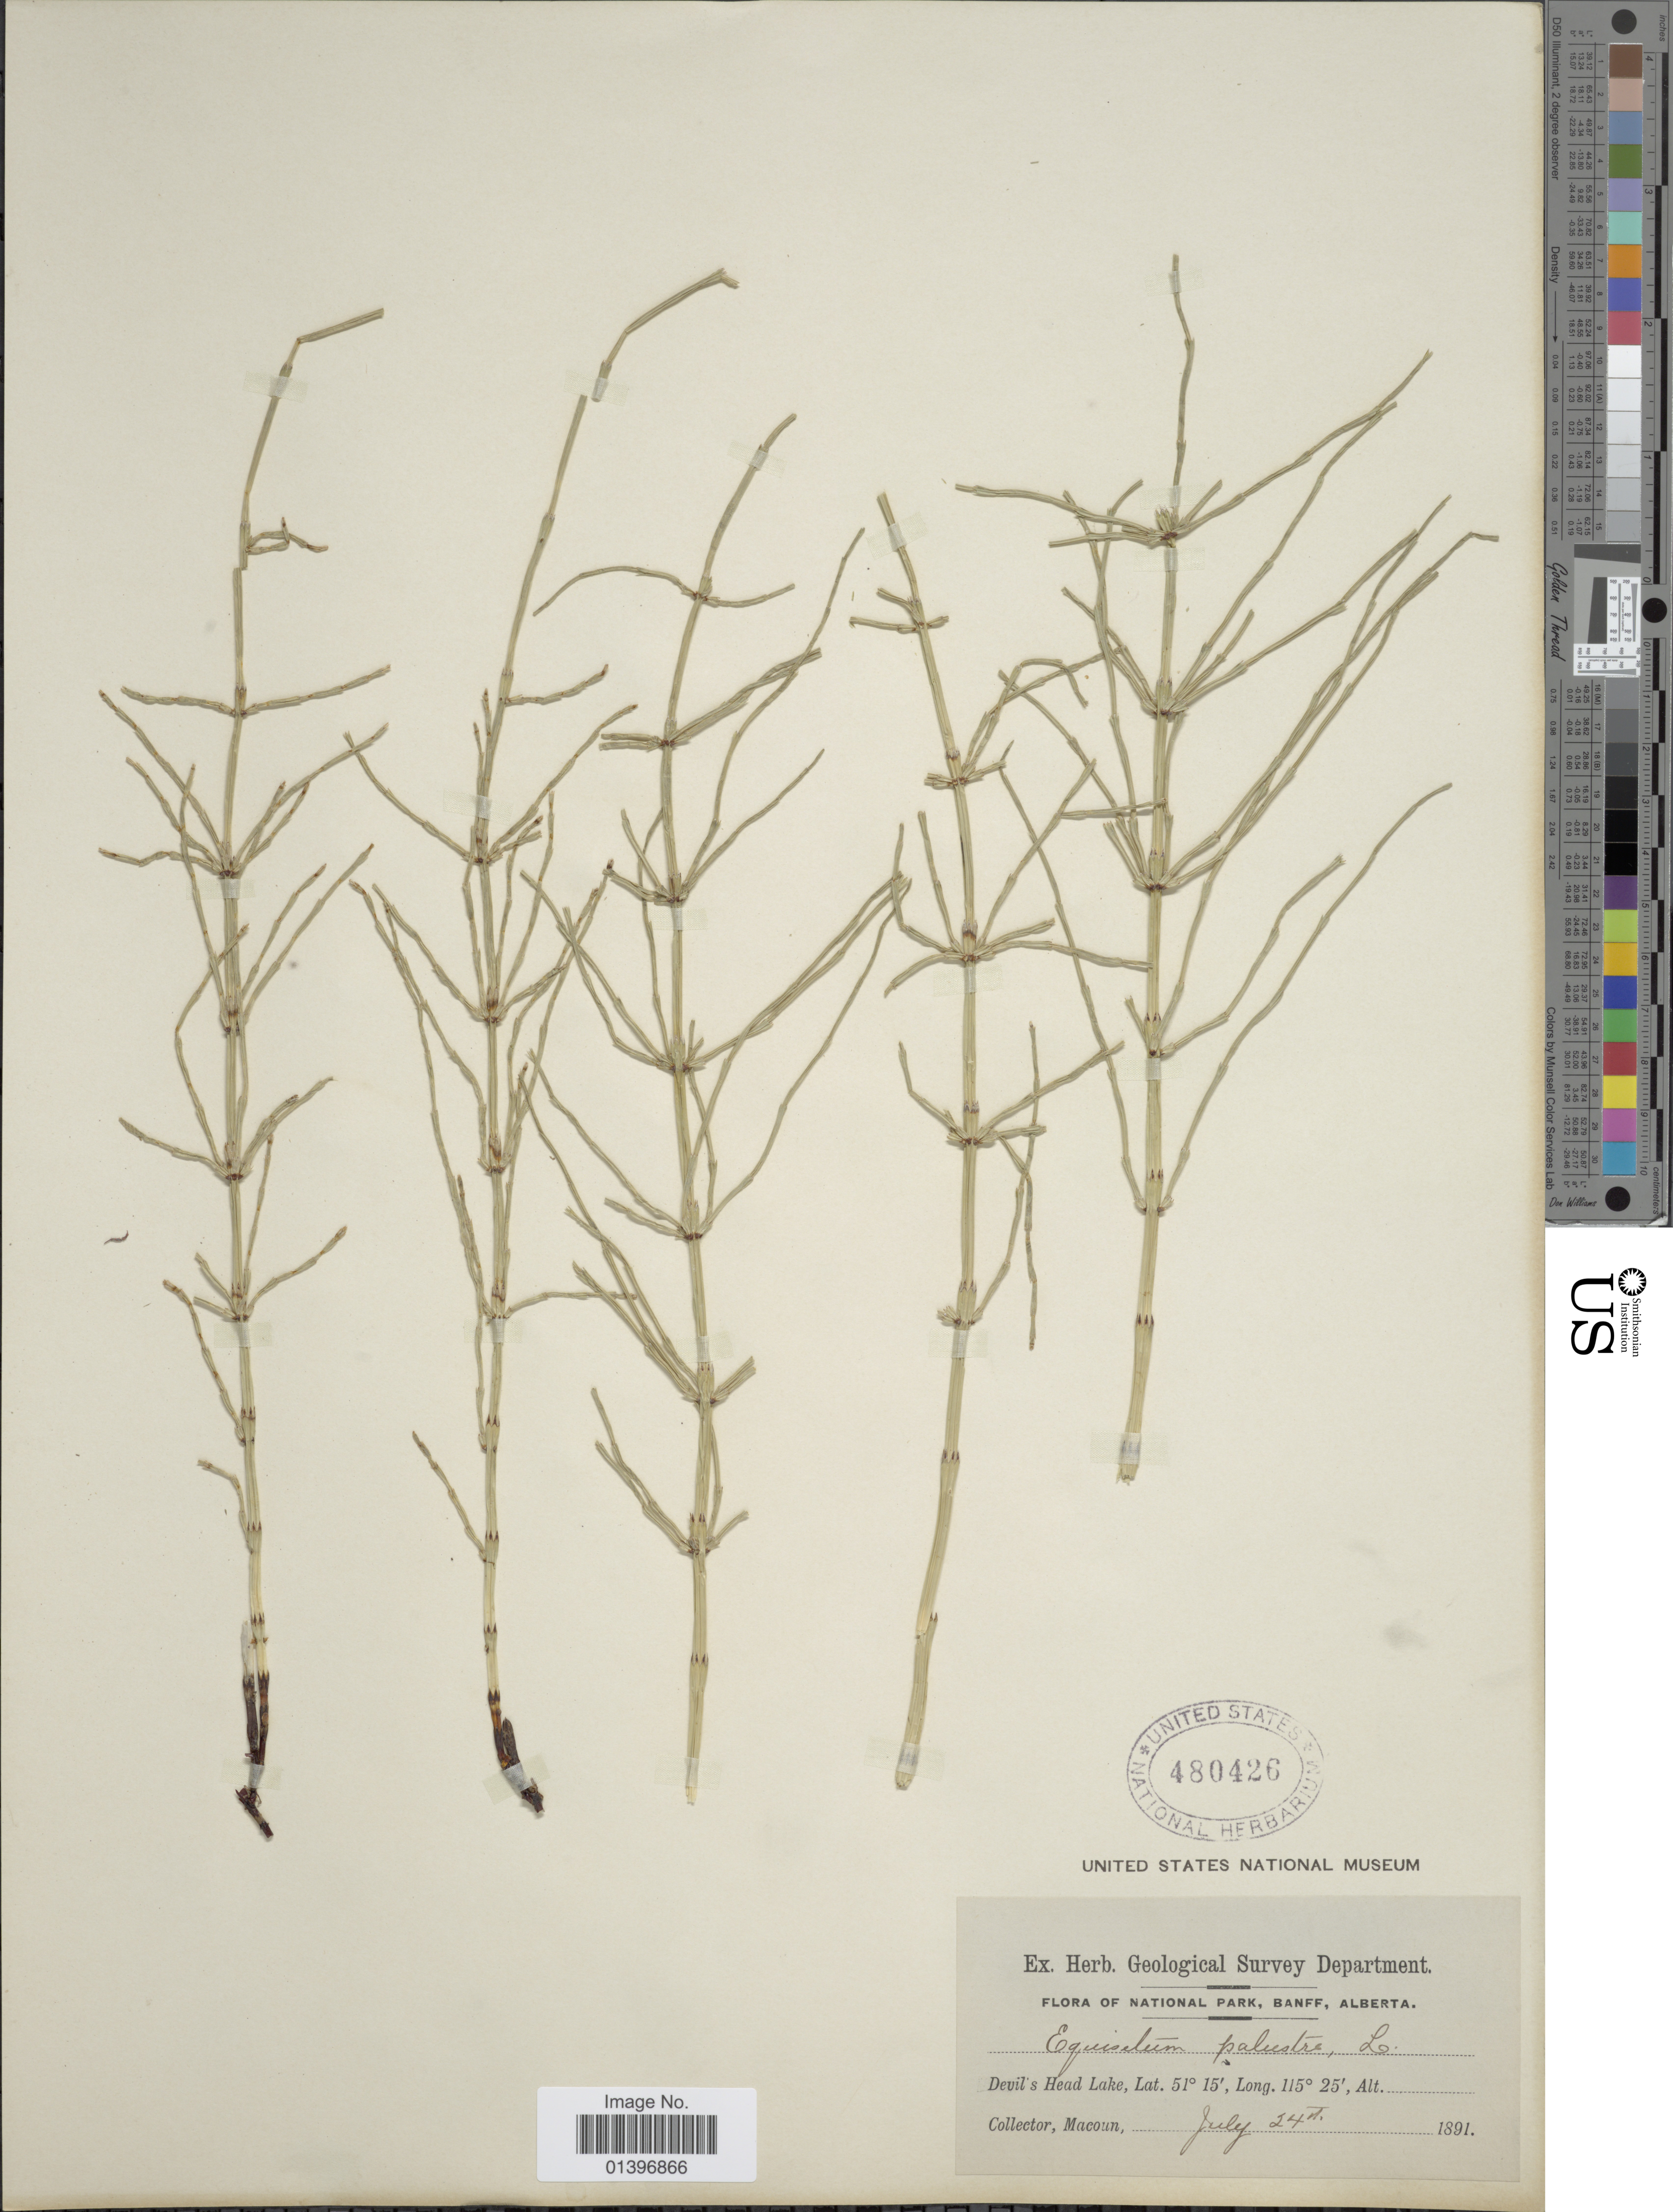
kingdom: Plantae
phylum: Tracheophyta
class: Polypodiopsida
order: Equisetales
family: Equisetaceae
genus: Equisetum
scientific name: Equisetum palustre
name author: L.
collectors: -- Macoun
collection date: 1891-07-24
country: Canada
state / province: Alberta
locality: National Park, Banff, Alberta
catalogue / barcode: US 480426